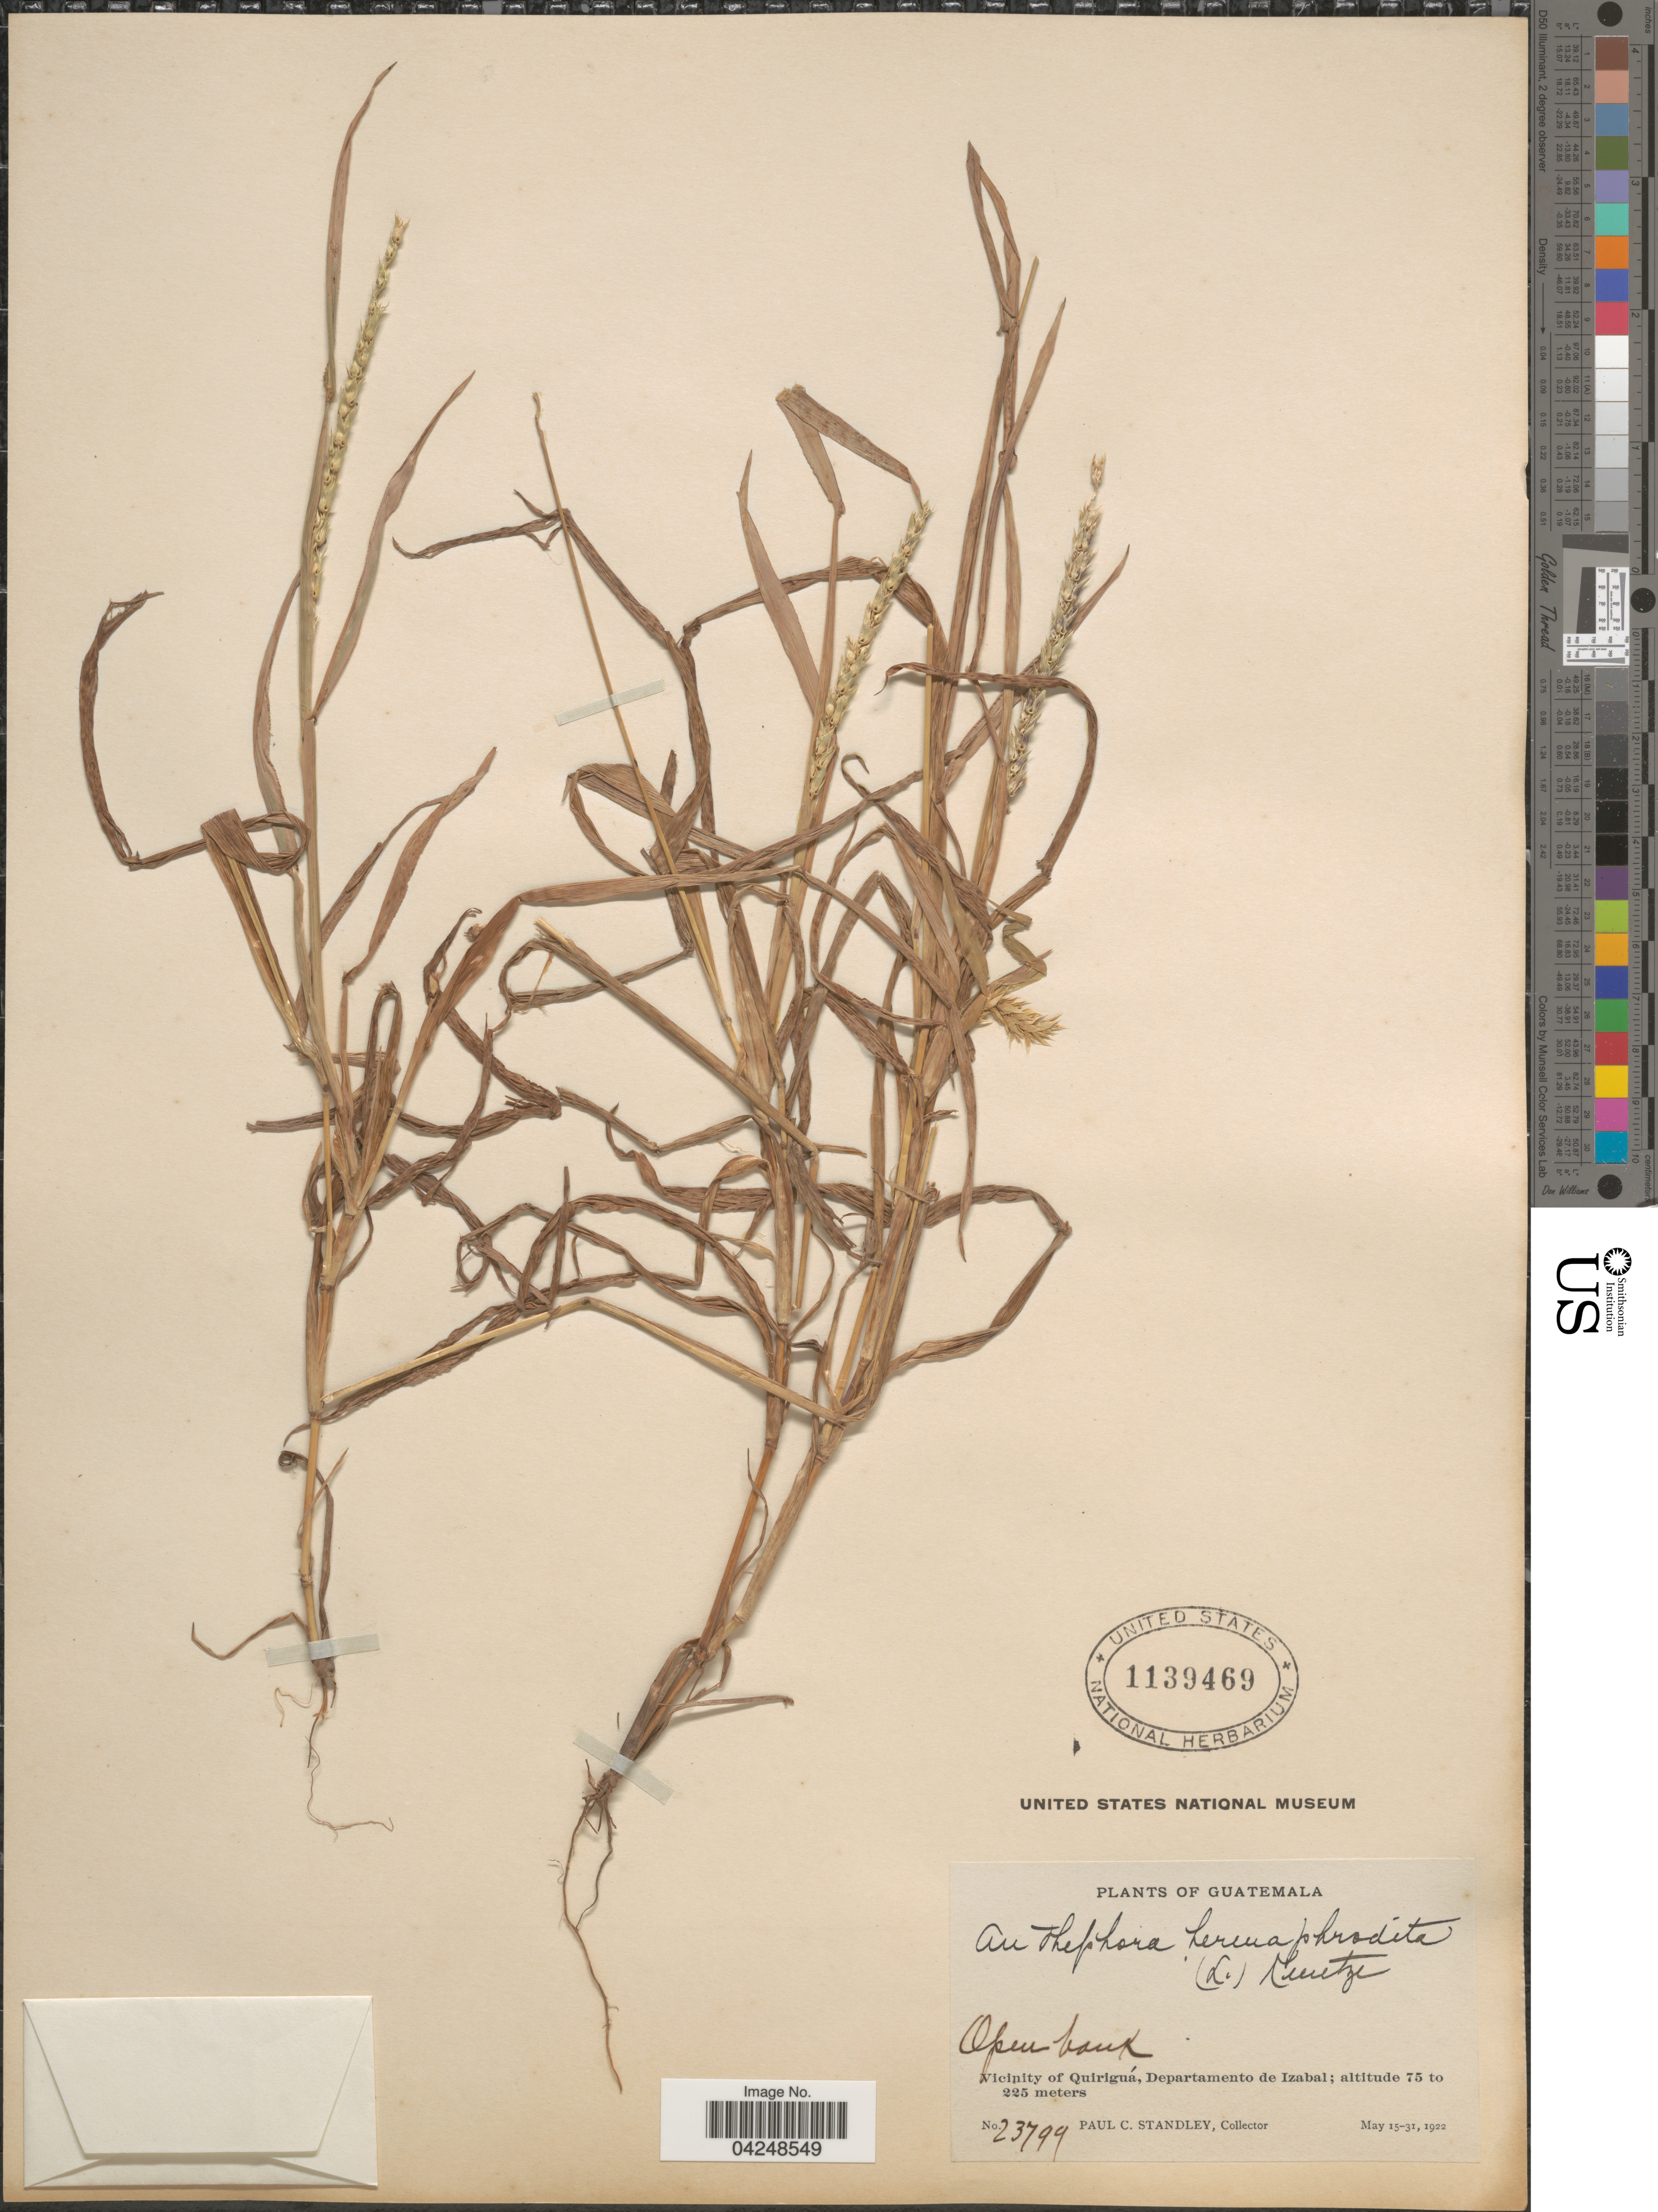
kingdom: Plantae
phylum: Tracheophyta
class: Liliopsida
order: Poales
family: Poaceae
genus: Anthephora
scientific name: Anthephora hermaphrodita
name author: (L.) Kuntze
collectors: P. C. Standley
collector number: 23799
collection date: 1922-05-15/1922-05-31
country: Guatemala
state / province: Izabal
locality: Vicinity of Quiriguá, Departamento de Izabal.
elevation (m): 75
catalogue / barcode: US 1139469